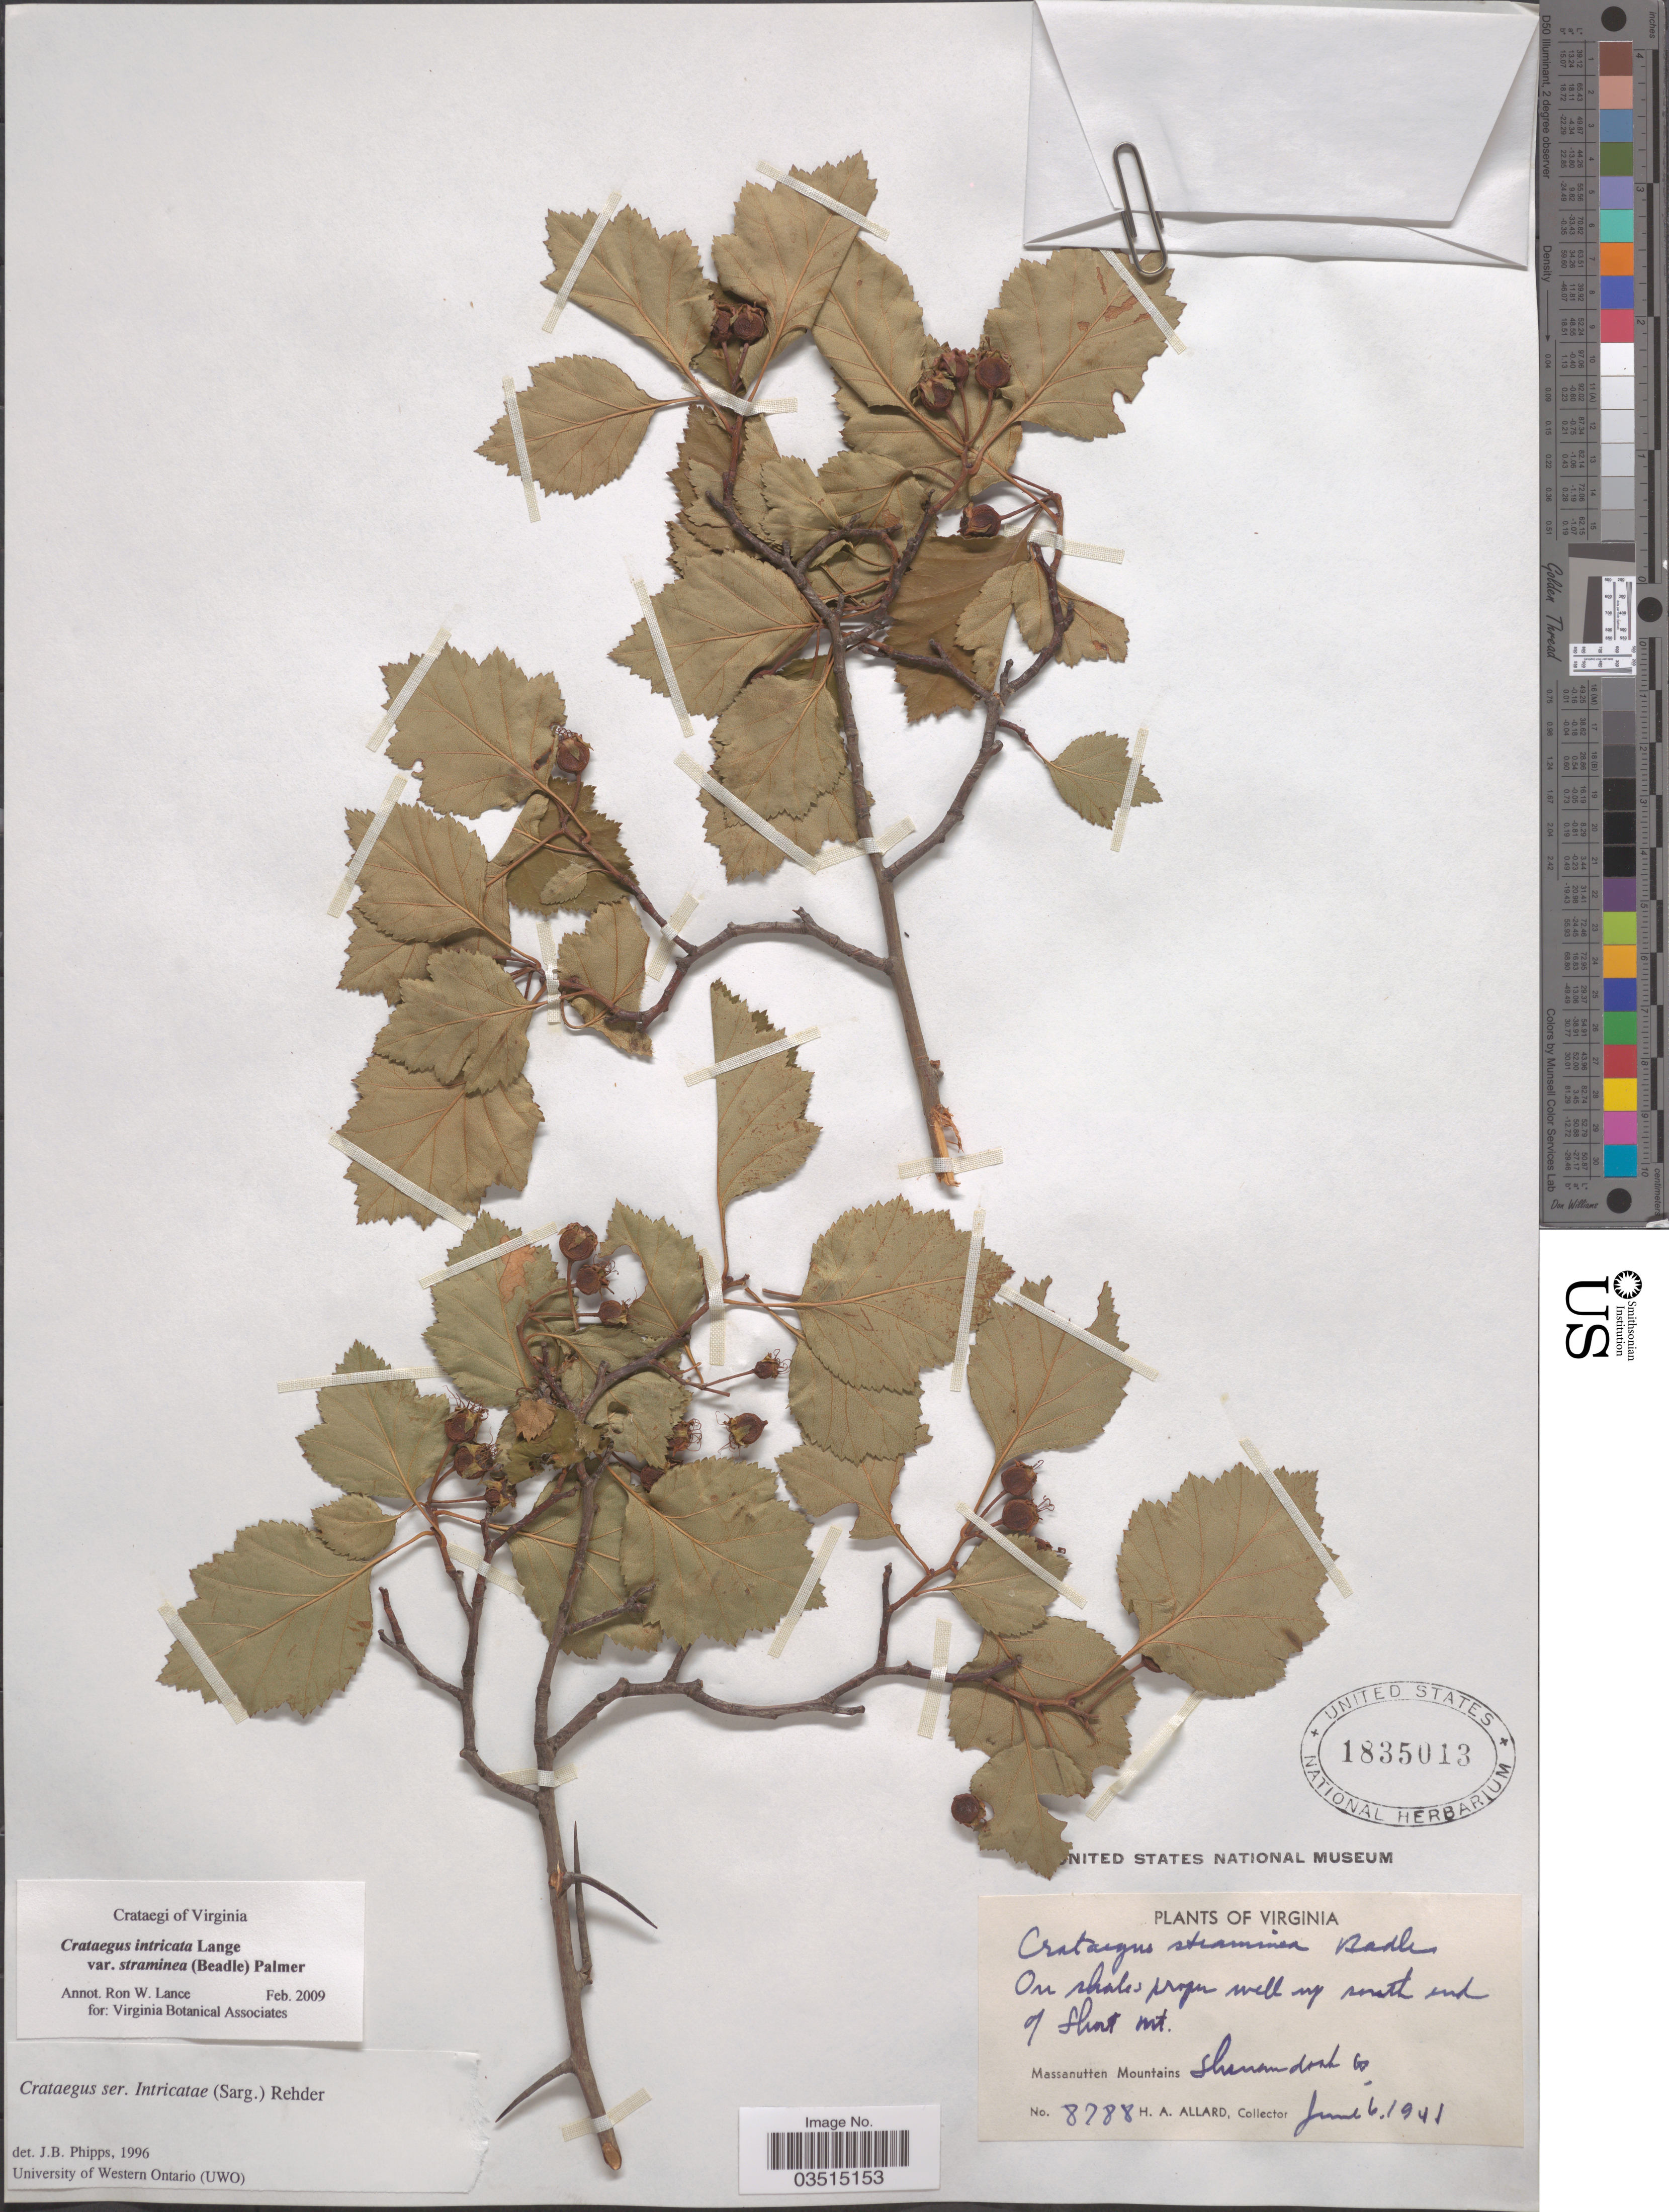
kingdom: Plantae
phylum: Tracheophyta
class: Magnoliopsida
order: Rosales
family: Rosaceae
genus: Crataegus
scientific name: Crataegus intricata var. straminea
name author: (Beadle) E.J. Palmer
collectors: H. A. Allard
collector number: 8788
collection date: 1941-06-06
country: United States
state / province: Virginia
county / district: Shenandoah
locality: On shales proper well up south end of Short Mt. Massanutten Mountains. Shenandoah Co.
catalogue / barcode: US 1835013